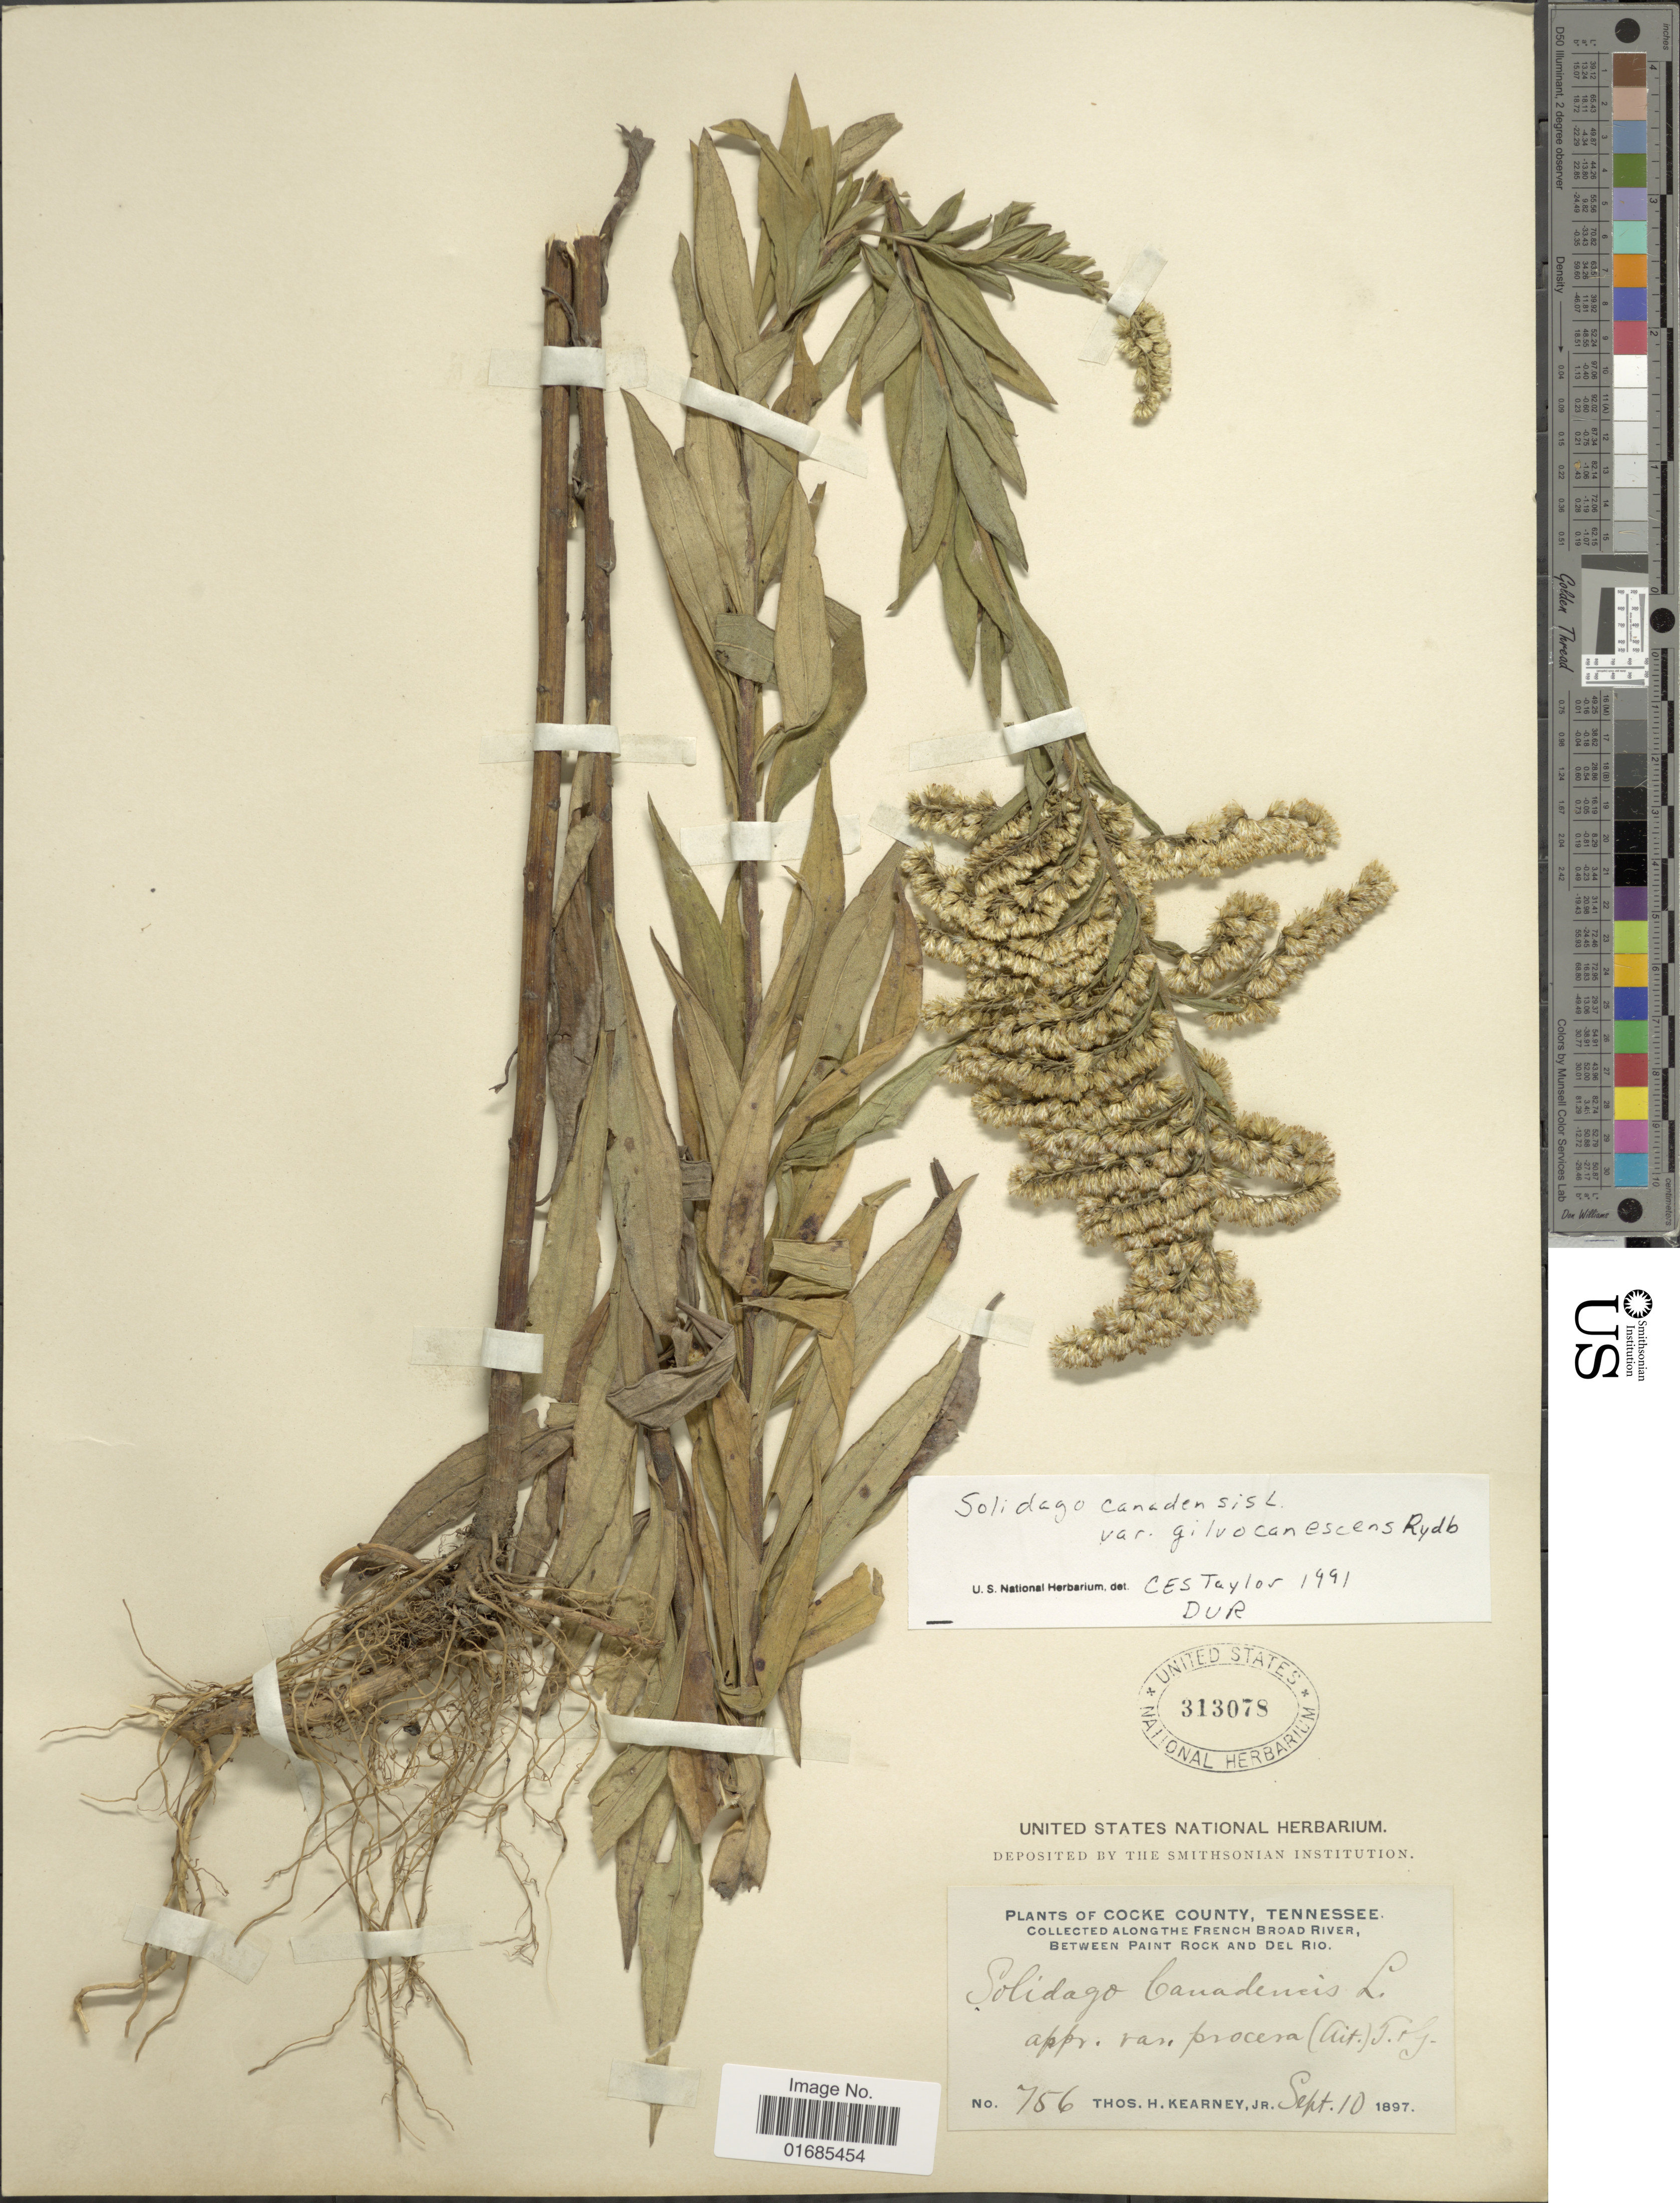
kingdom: Plantae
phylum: Tracheophyta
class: Magnoliopsida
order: Asterales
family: Asteraceae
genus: Solidago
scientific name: Solidago canadensis var. gilvocanescens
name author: Rydb.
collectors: T. H. Kearney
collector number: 756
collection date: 1897-09-10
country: United States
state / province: Tennessee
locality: Cocke County, along the French Broad River, between Paint Rock and Del Rio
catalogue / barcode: US 313078